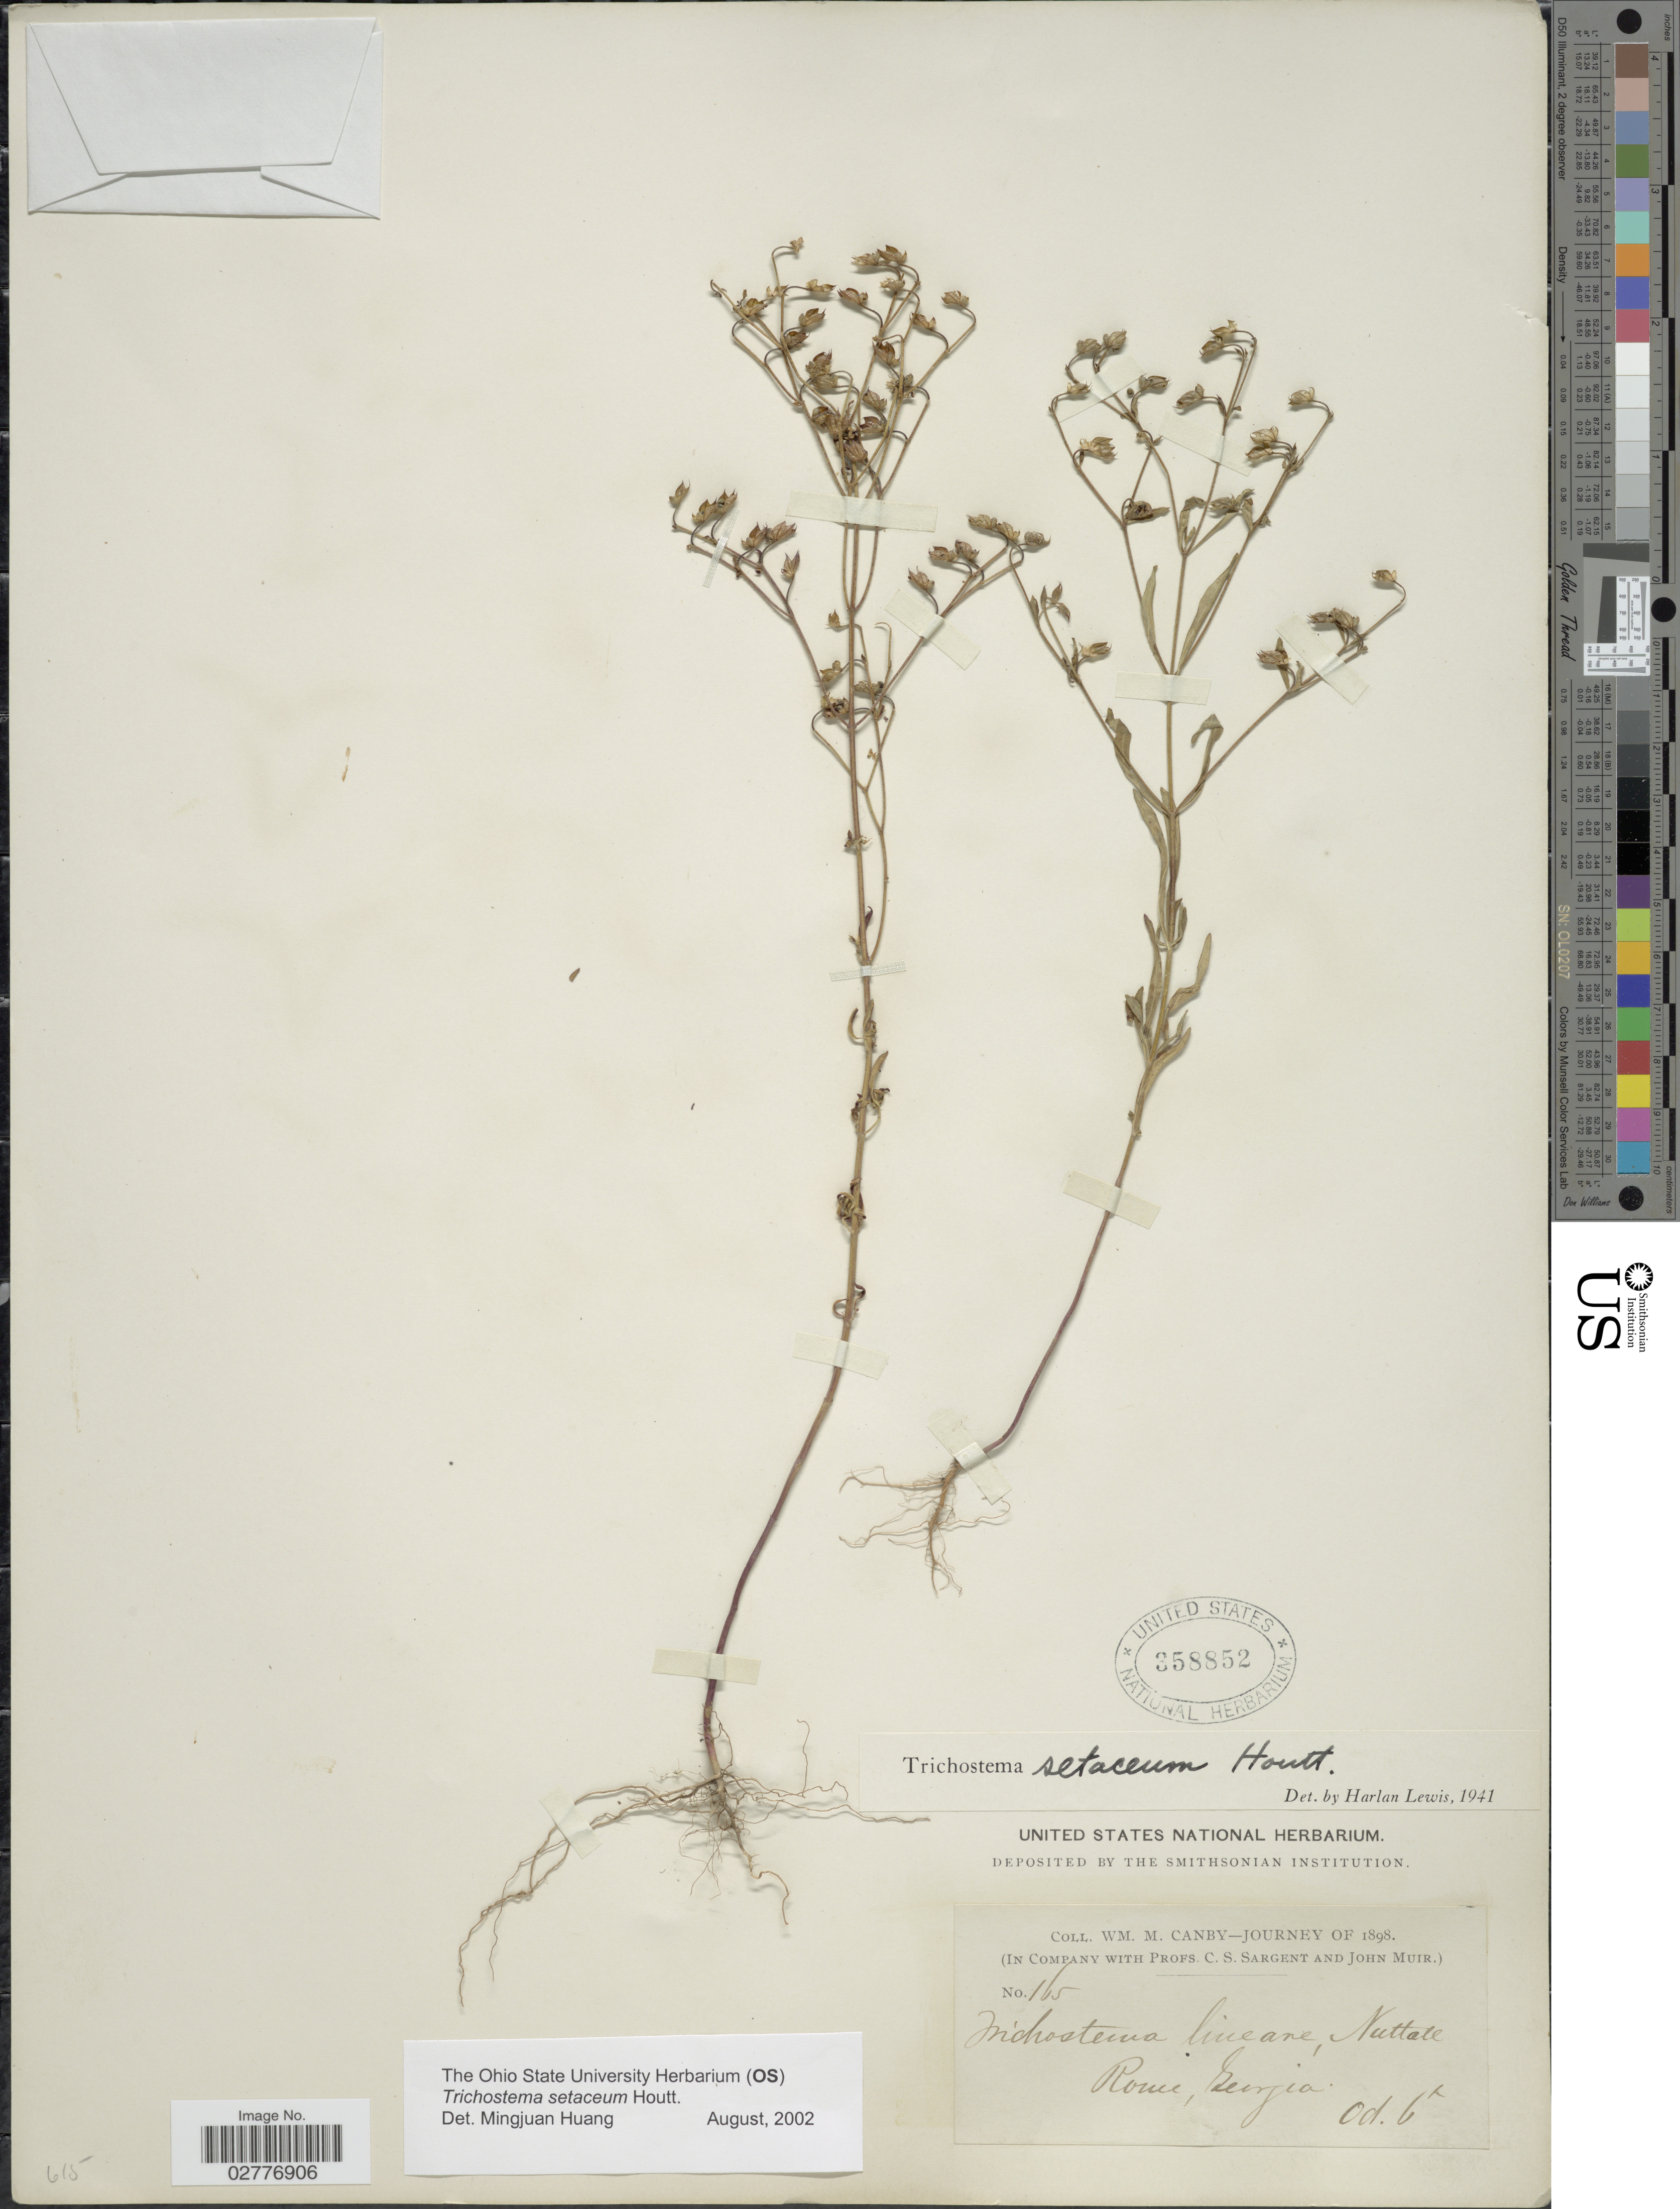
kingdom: Plantae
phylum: Tracheophyta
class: Magnoliopsida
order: Lamiales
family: Lamiaceae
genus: Trichostema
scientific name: Trichostema setaceum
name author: Houtt.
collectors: W. M. Canby, C. S. Sargent & J. Muir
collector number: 165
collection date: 1898-10-06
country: United States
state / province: Georgia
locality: Rome.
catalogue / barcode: US 358852